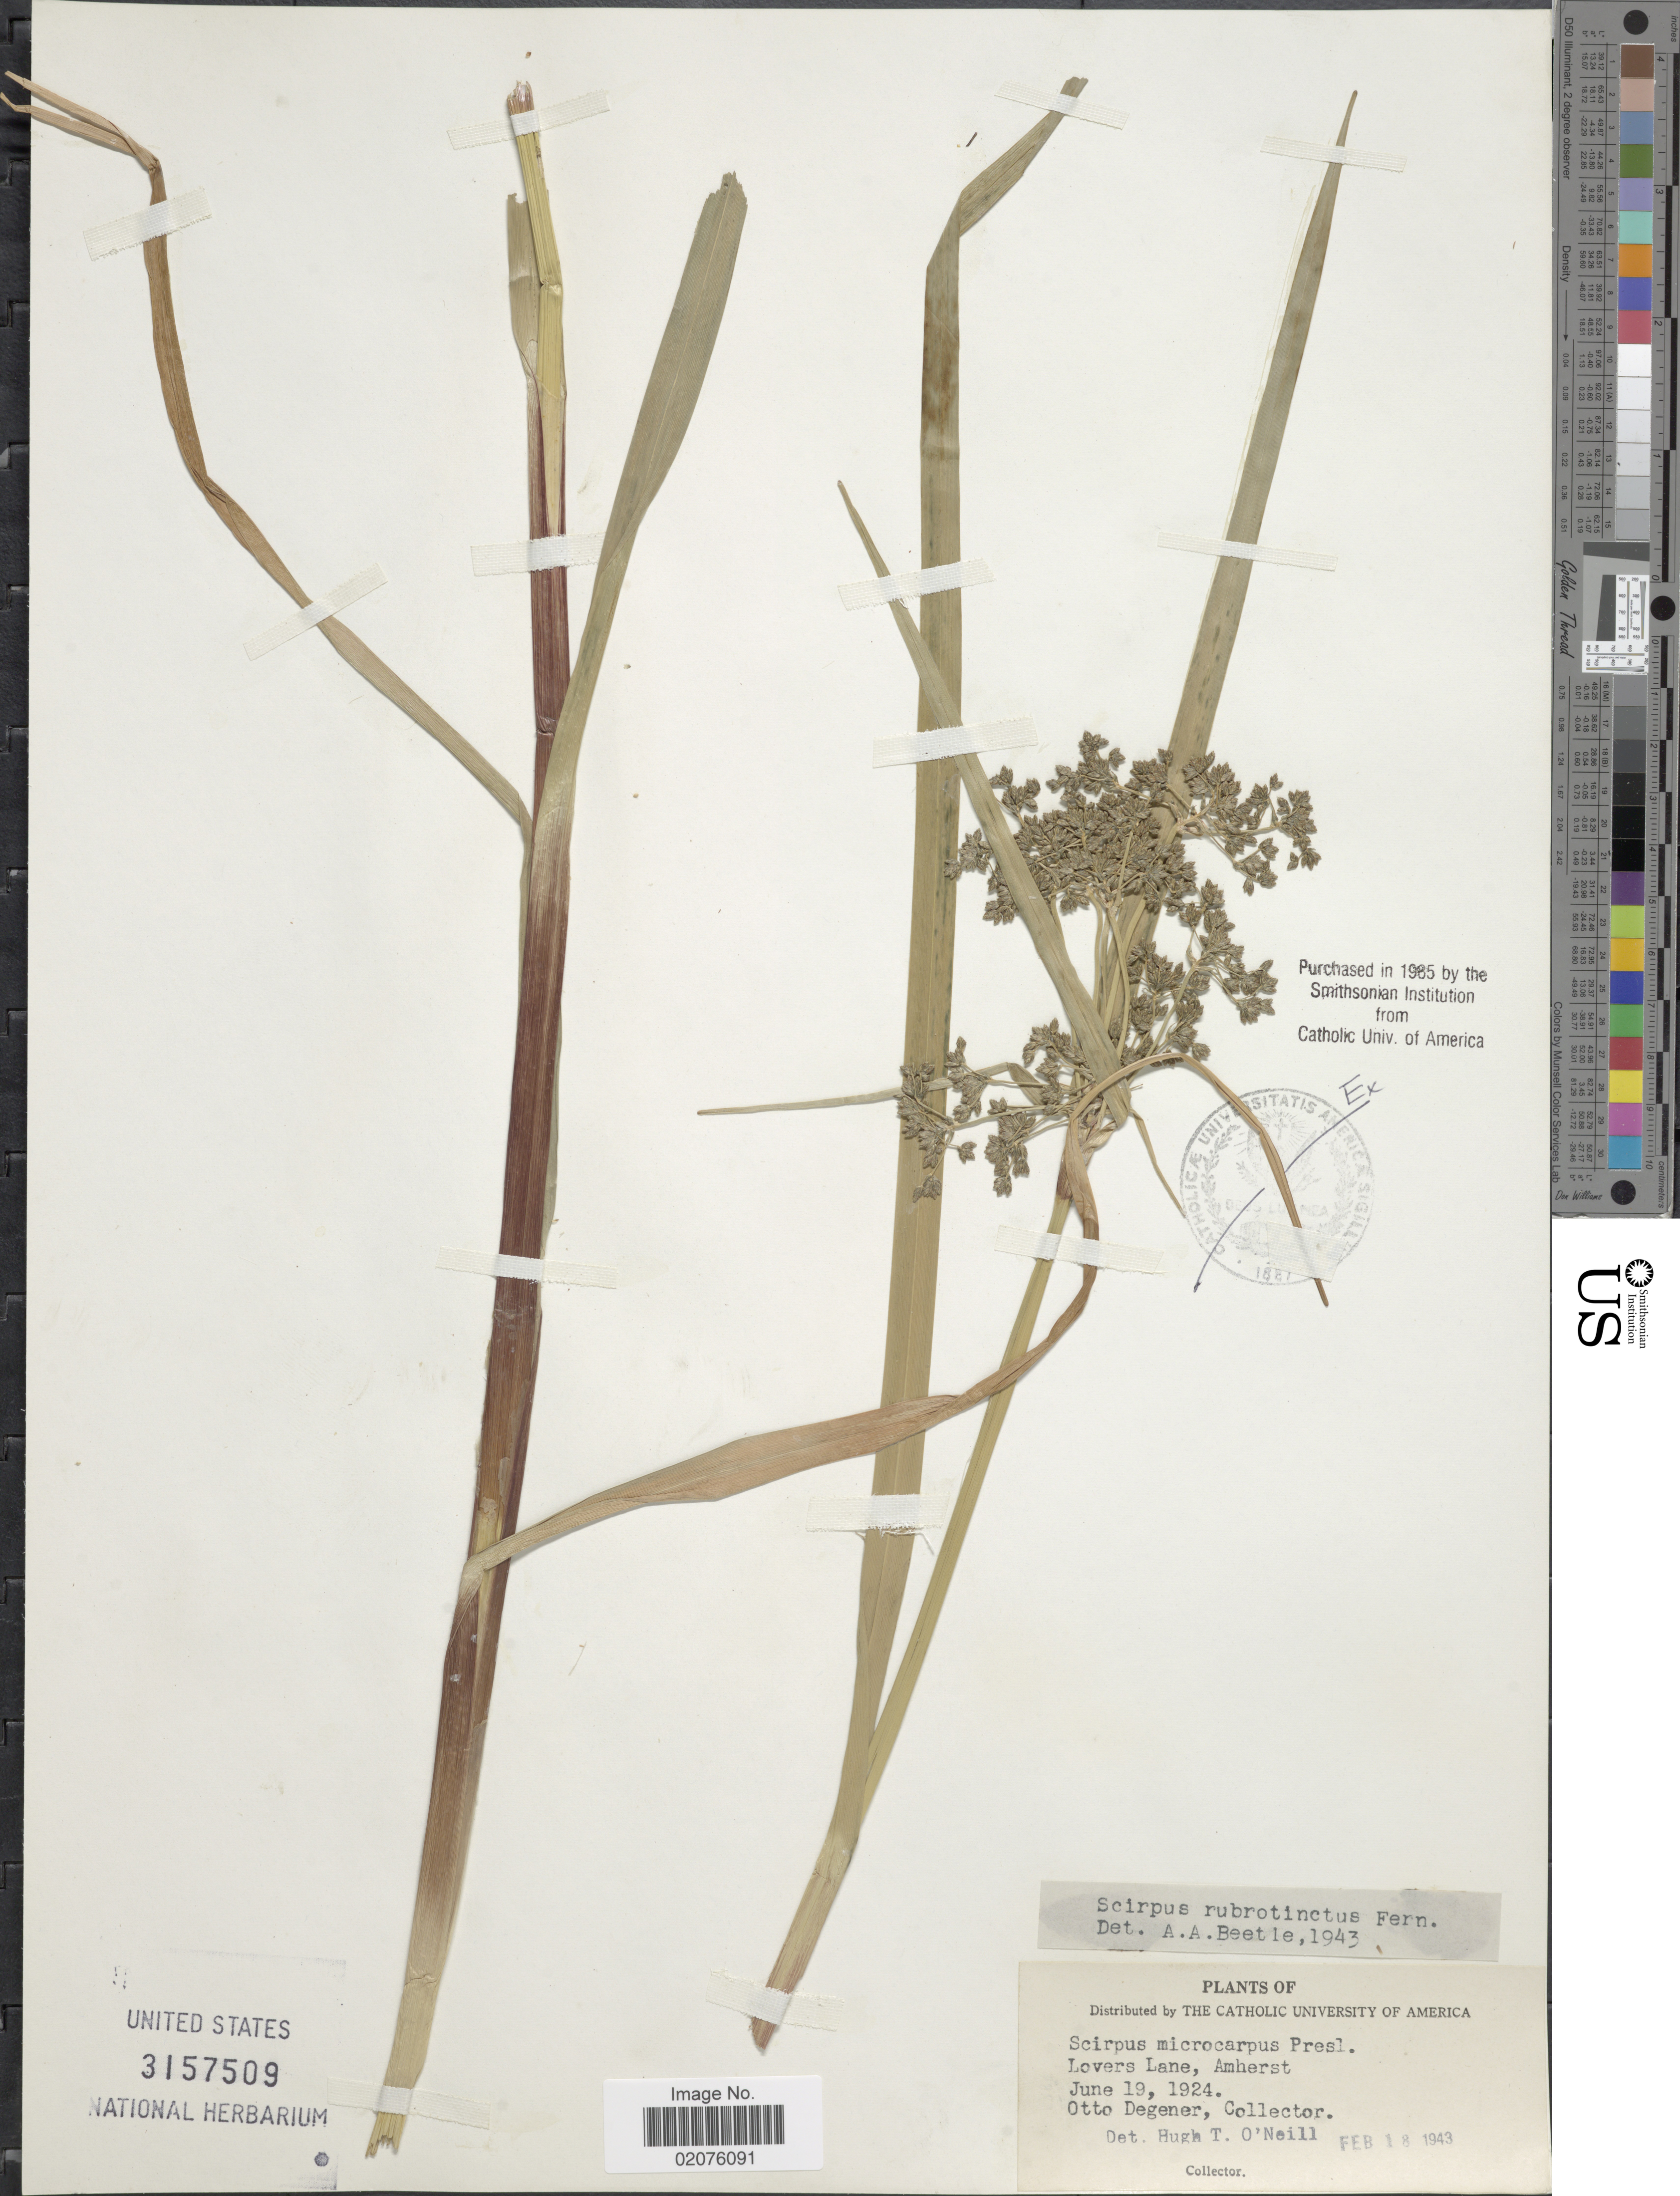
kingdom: Plantae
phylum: Tracheophyta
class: Liliopsida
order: Poales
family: Cyperaceae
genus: Scirpus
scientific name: Scirpus microcarpus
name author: J. Presl & C. Presl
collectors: O. Degener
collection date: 1924-06-19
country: United States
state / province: Wisconsin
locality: Lovers Lane, Amherst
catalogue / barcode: US 3157509